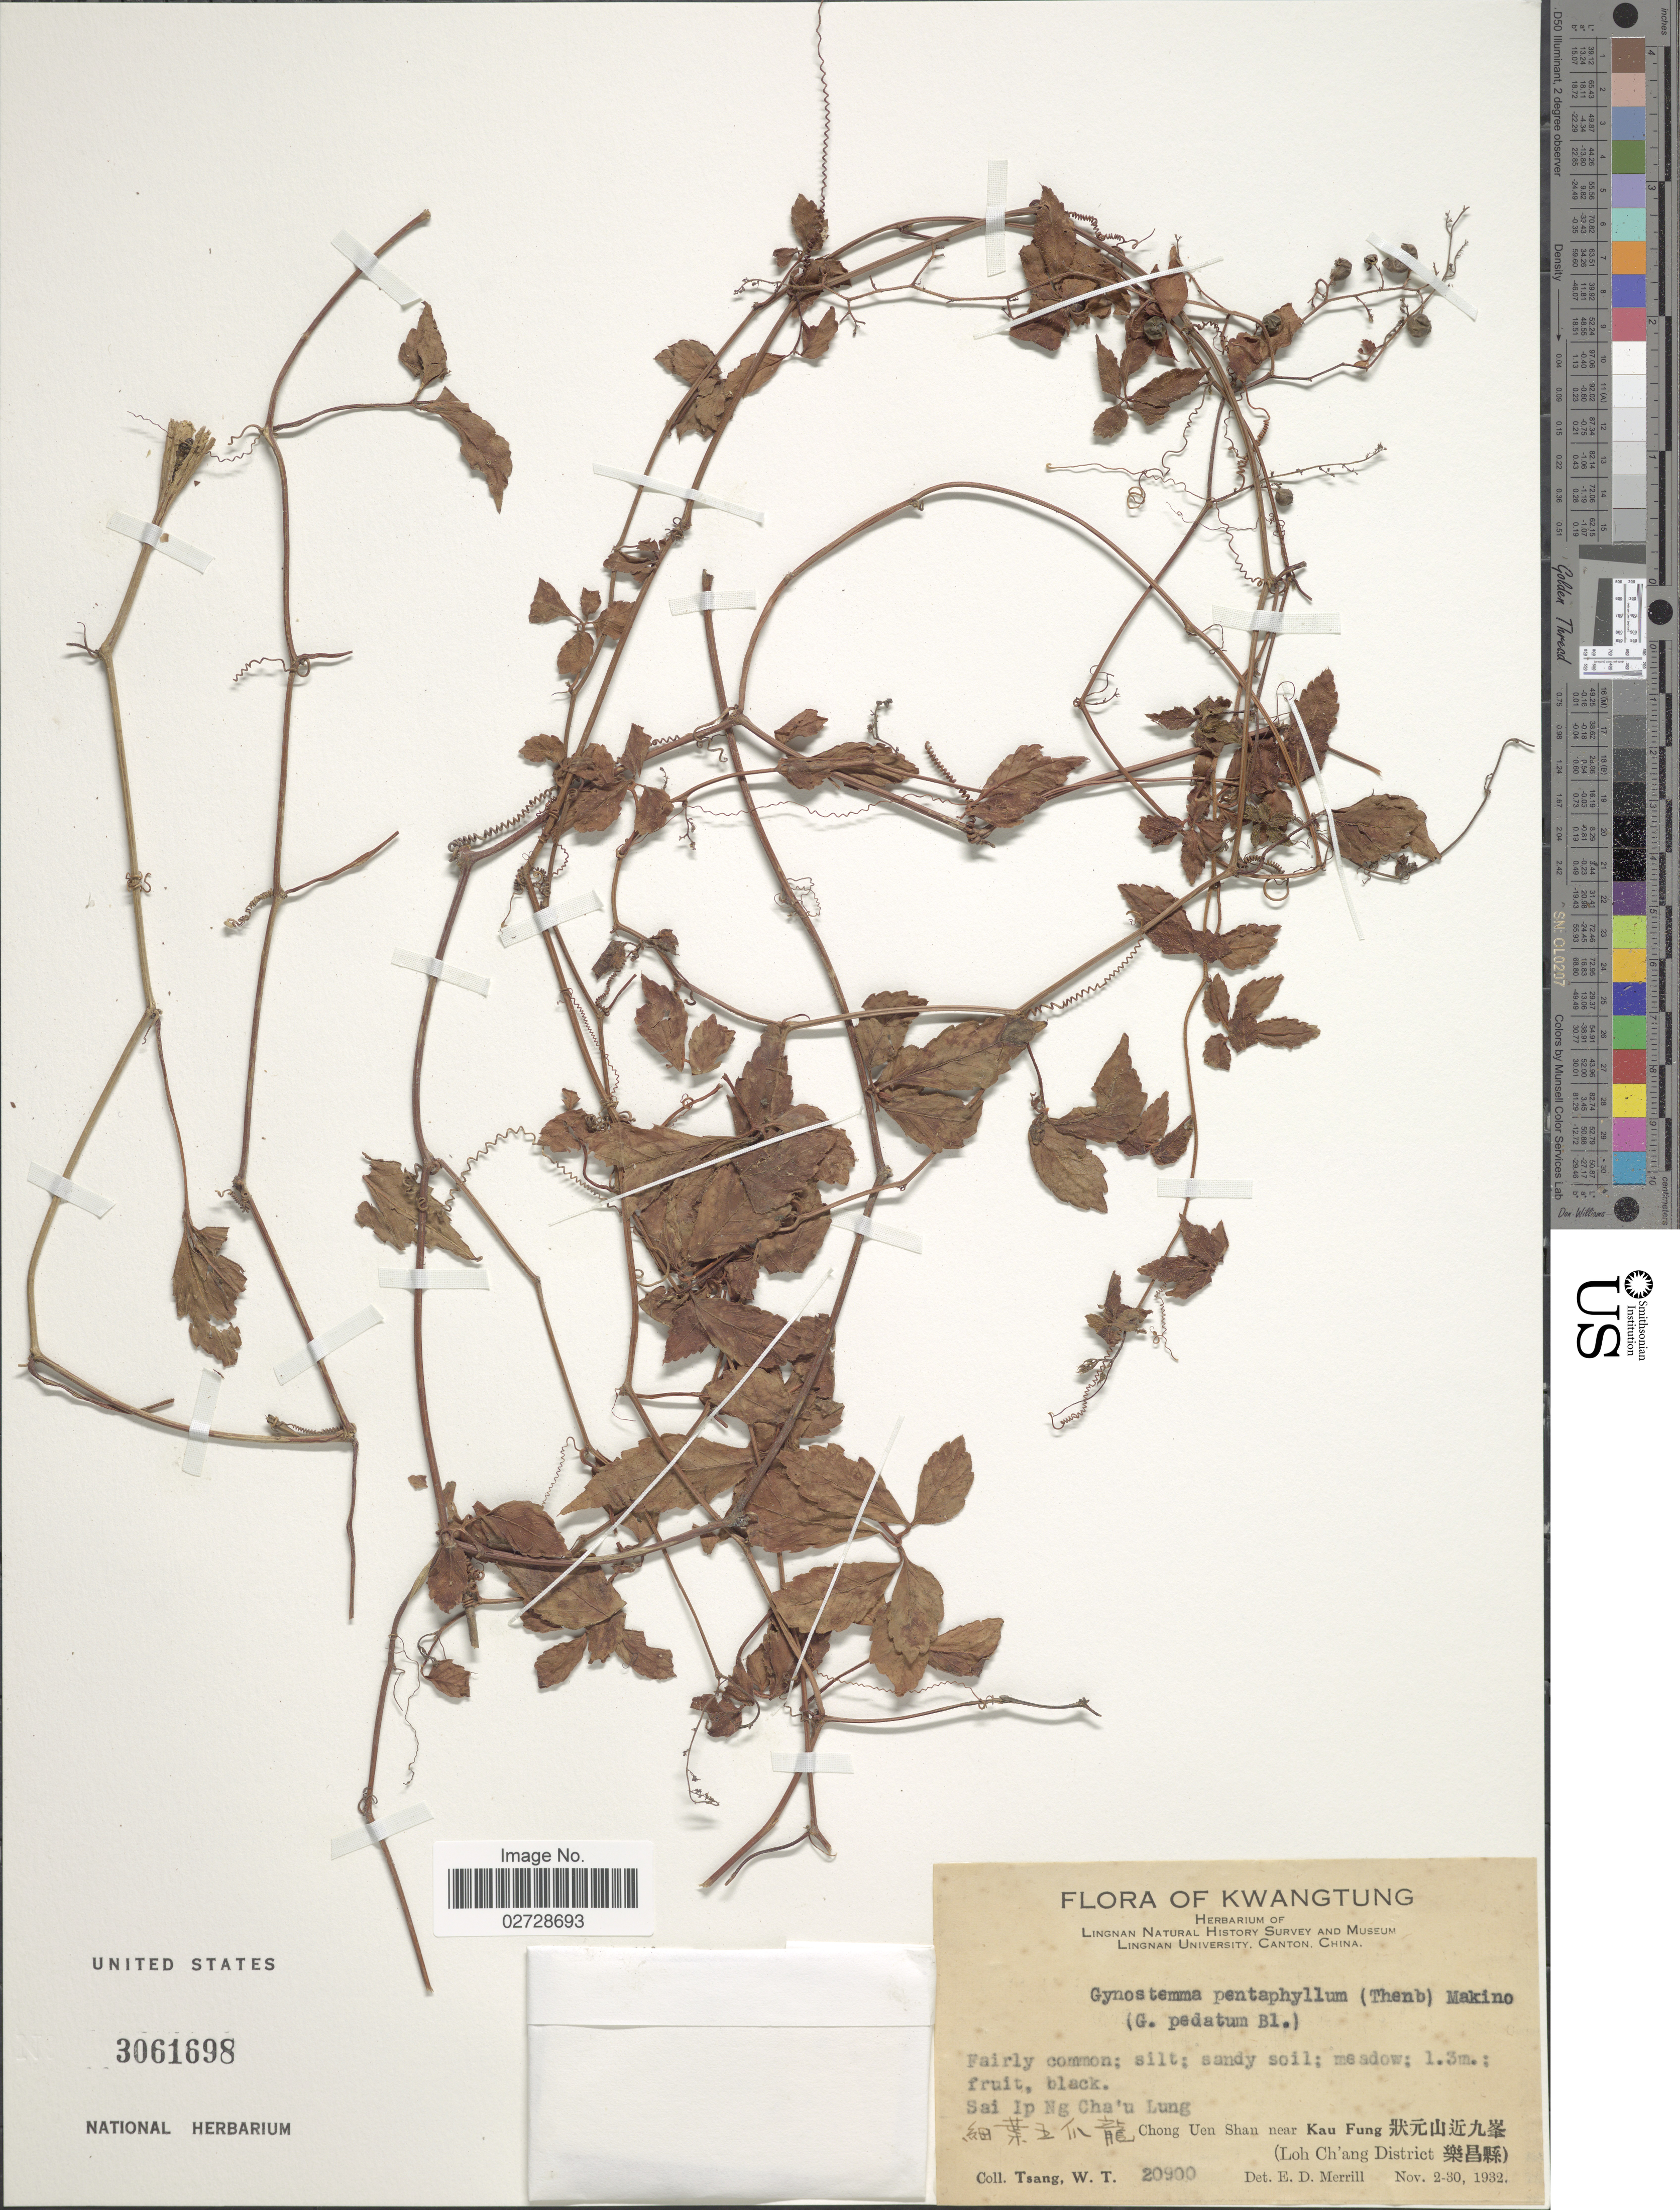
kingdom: Plantae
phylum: Tracheophyta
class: Magnoliopsida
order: Cucurbitales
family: Cucurbitaceae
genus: Gynostemma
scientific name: Gynostemma pentaphyllum var. pentaphyllum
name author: (Thunb.) Makino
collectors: W. T. Tsang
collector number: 20900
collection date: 1932-11-02/1932-11-30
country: China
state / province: Guangdong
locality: Kwangtung. Sai Ip Ng Cha'u Lung. Chong Uen Shan near Kau Fung. (Loh Ch'ang District).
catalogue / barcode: US 3061698